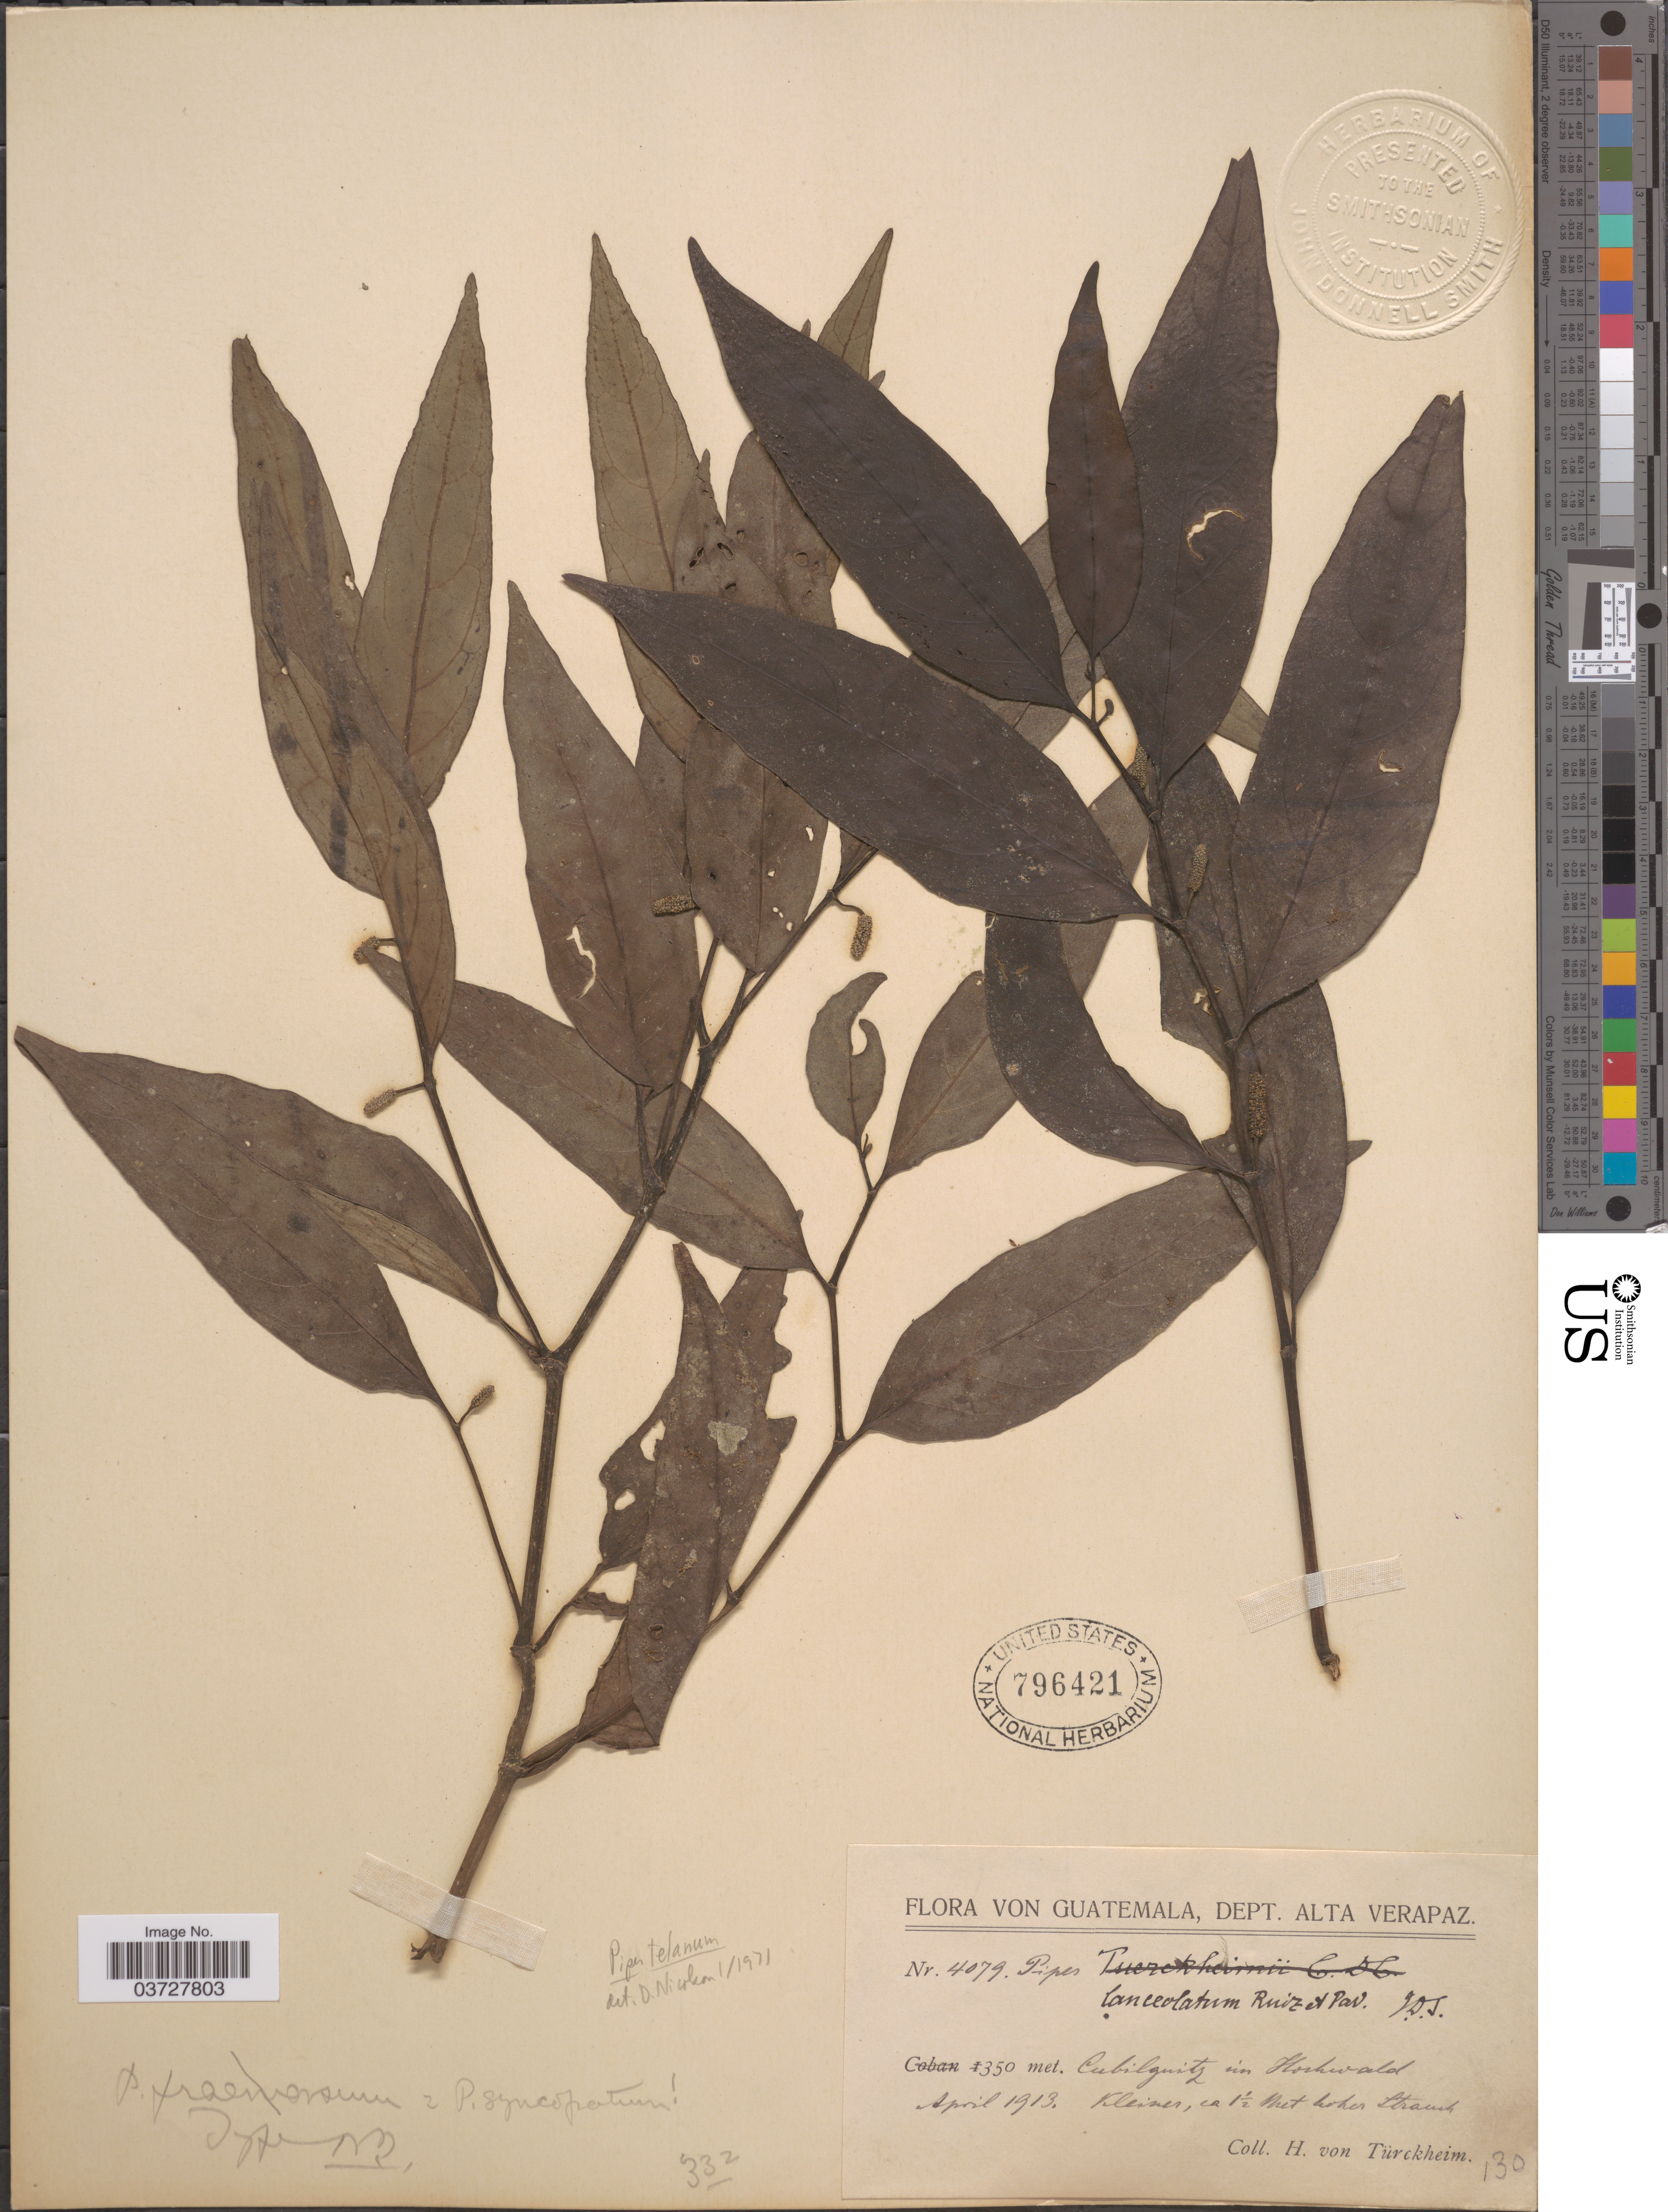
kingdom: Plantae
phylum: Tracheophyta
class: Magnoliopsida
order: Piperales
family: Piperaceae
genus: Piper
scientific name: Piper telanum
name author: Trel. in Standl.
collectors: H. von Türckheim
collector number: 4079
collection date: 1913-04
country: Guatemala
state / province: Alta Verapaz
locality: Dept. Alta Verapaz. Cubilquitz im Hochwald.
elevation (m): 350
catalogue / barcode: US 796421